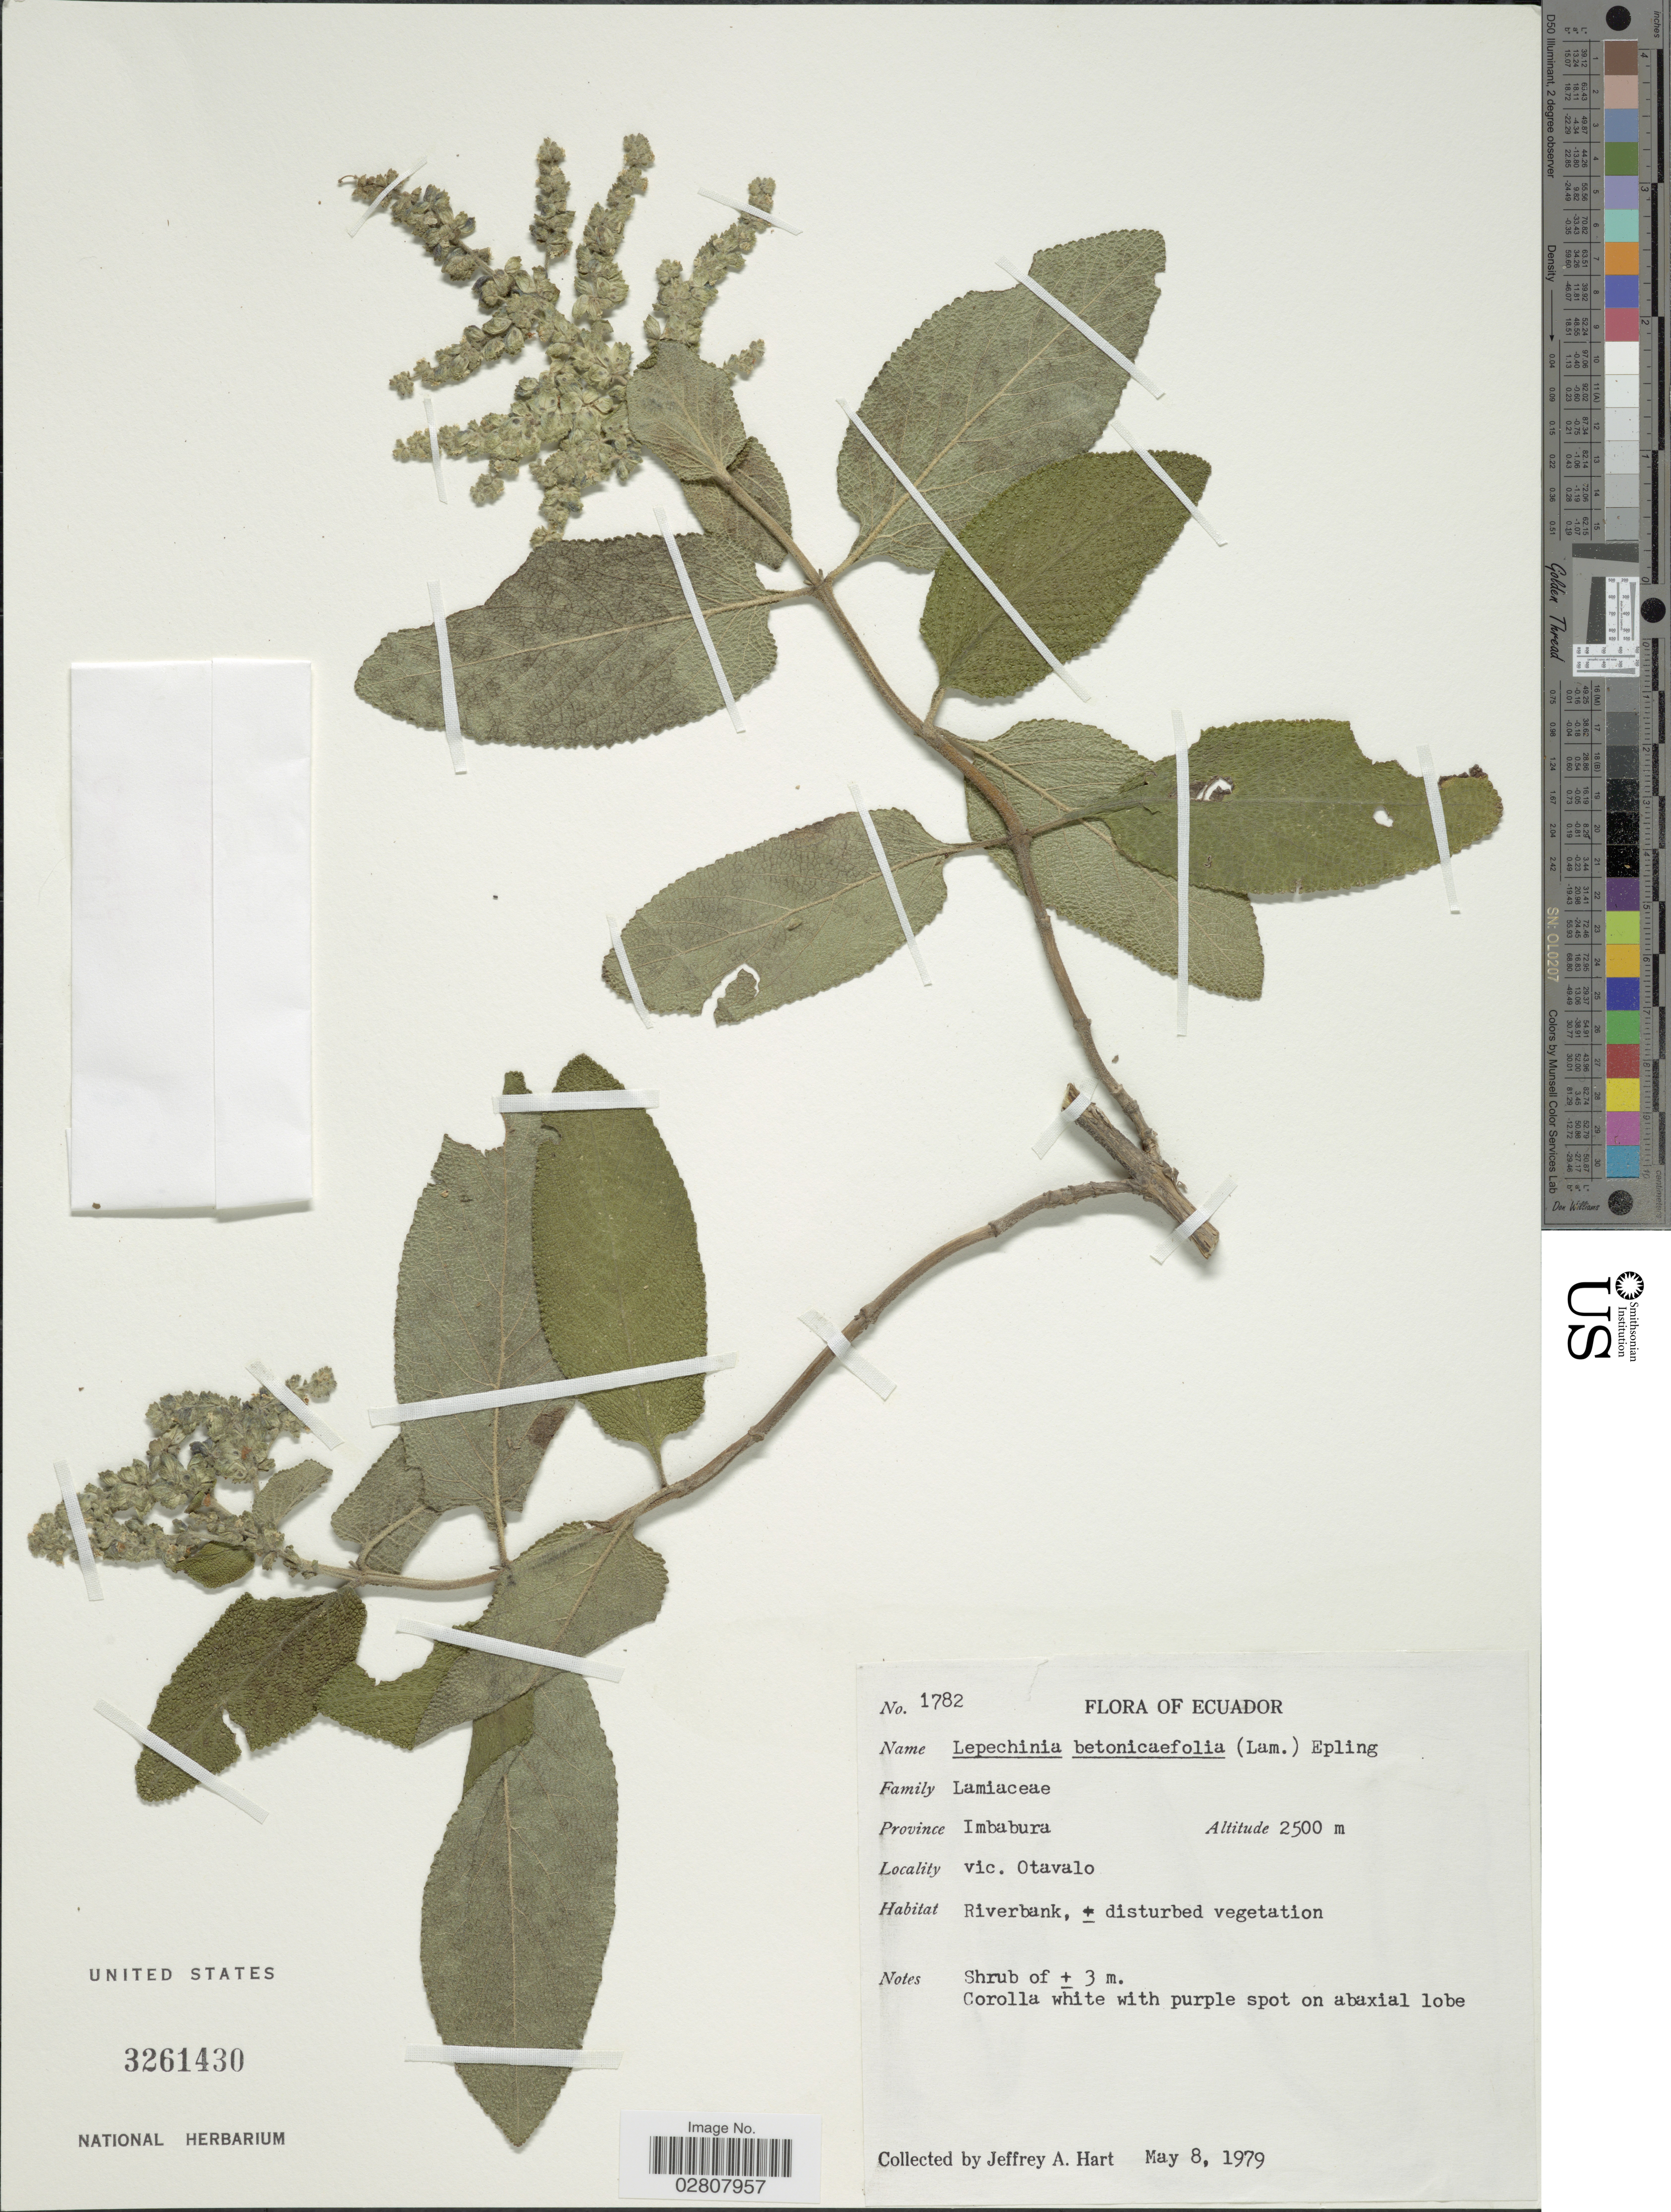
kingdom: Plantae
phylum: Tracheophyta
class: Magnoliopsida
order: Lamiales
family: Lamiaceae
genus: Lepechinia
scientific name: Lepechinia betonicifolia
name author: (Lam.) Epling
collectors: J. A. Hart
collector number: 1782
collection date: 1979-05-08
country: Ecuador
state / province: Imbabura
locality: Vic. Otavalo. Riverbank.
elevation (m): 2500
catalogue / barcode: US 3261430